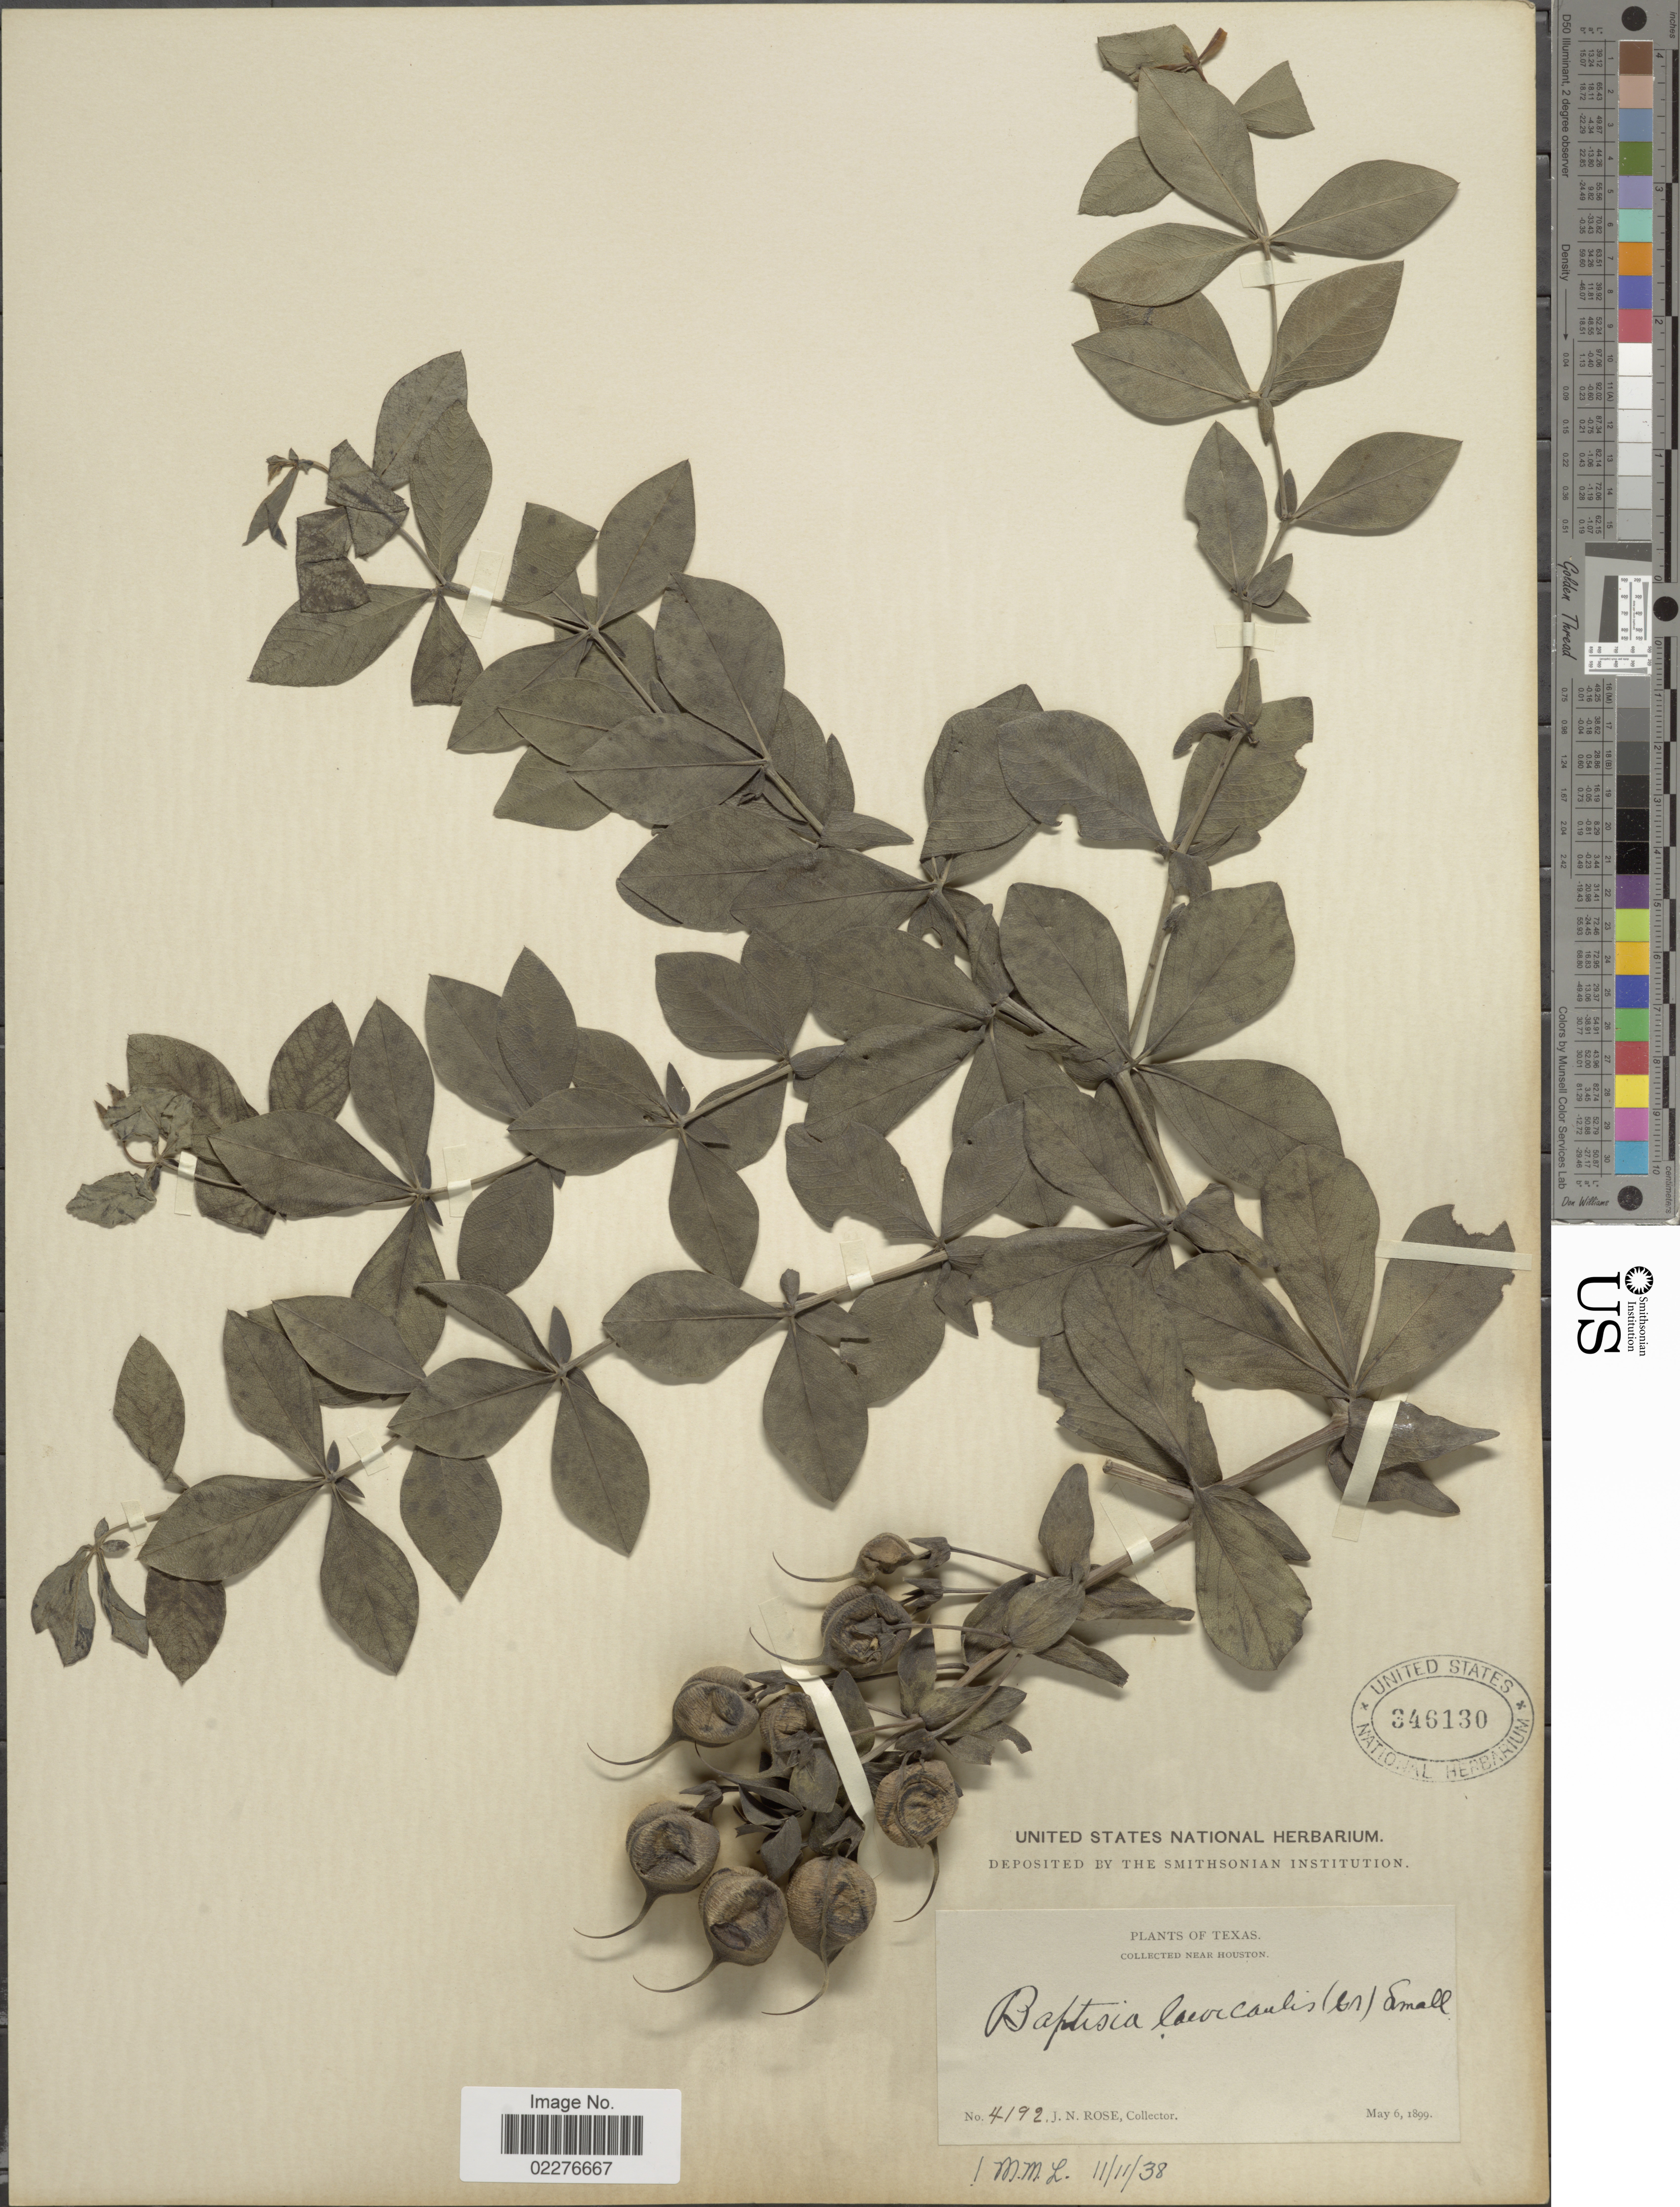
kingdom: Plantae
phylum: Tracheophyta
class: Magnoliopsida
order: Fabales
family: Fabaceae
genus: Baptisia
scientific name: Baptisia laevicaulis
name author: (Canby) Small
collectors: J. N. Rose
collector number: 4192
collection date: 1899-05-06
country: United States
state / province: Texas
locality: Near Houston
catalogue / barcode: US 346130